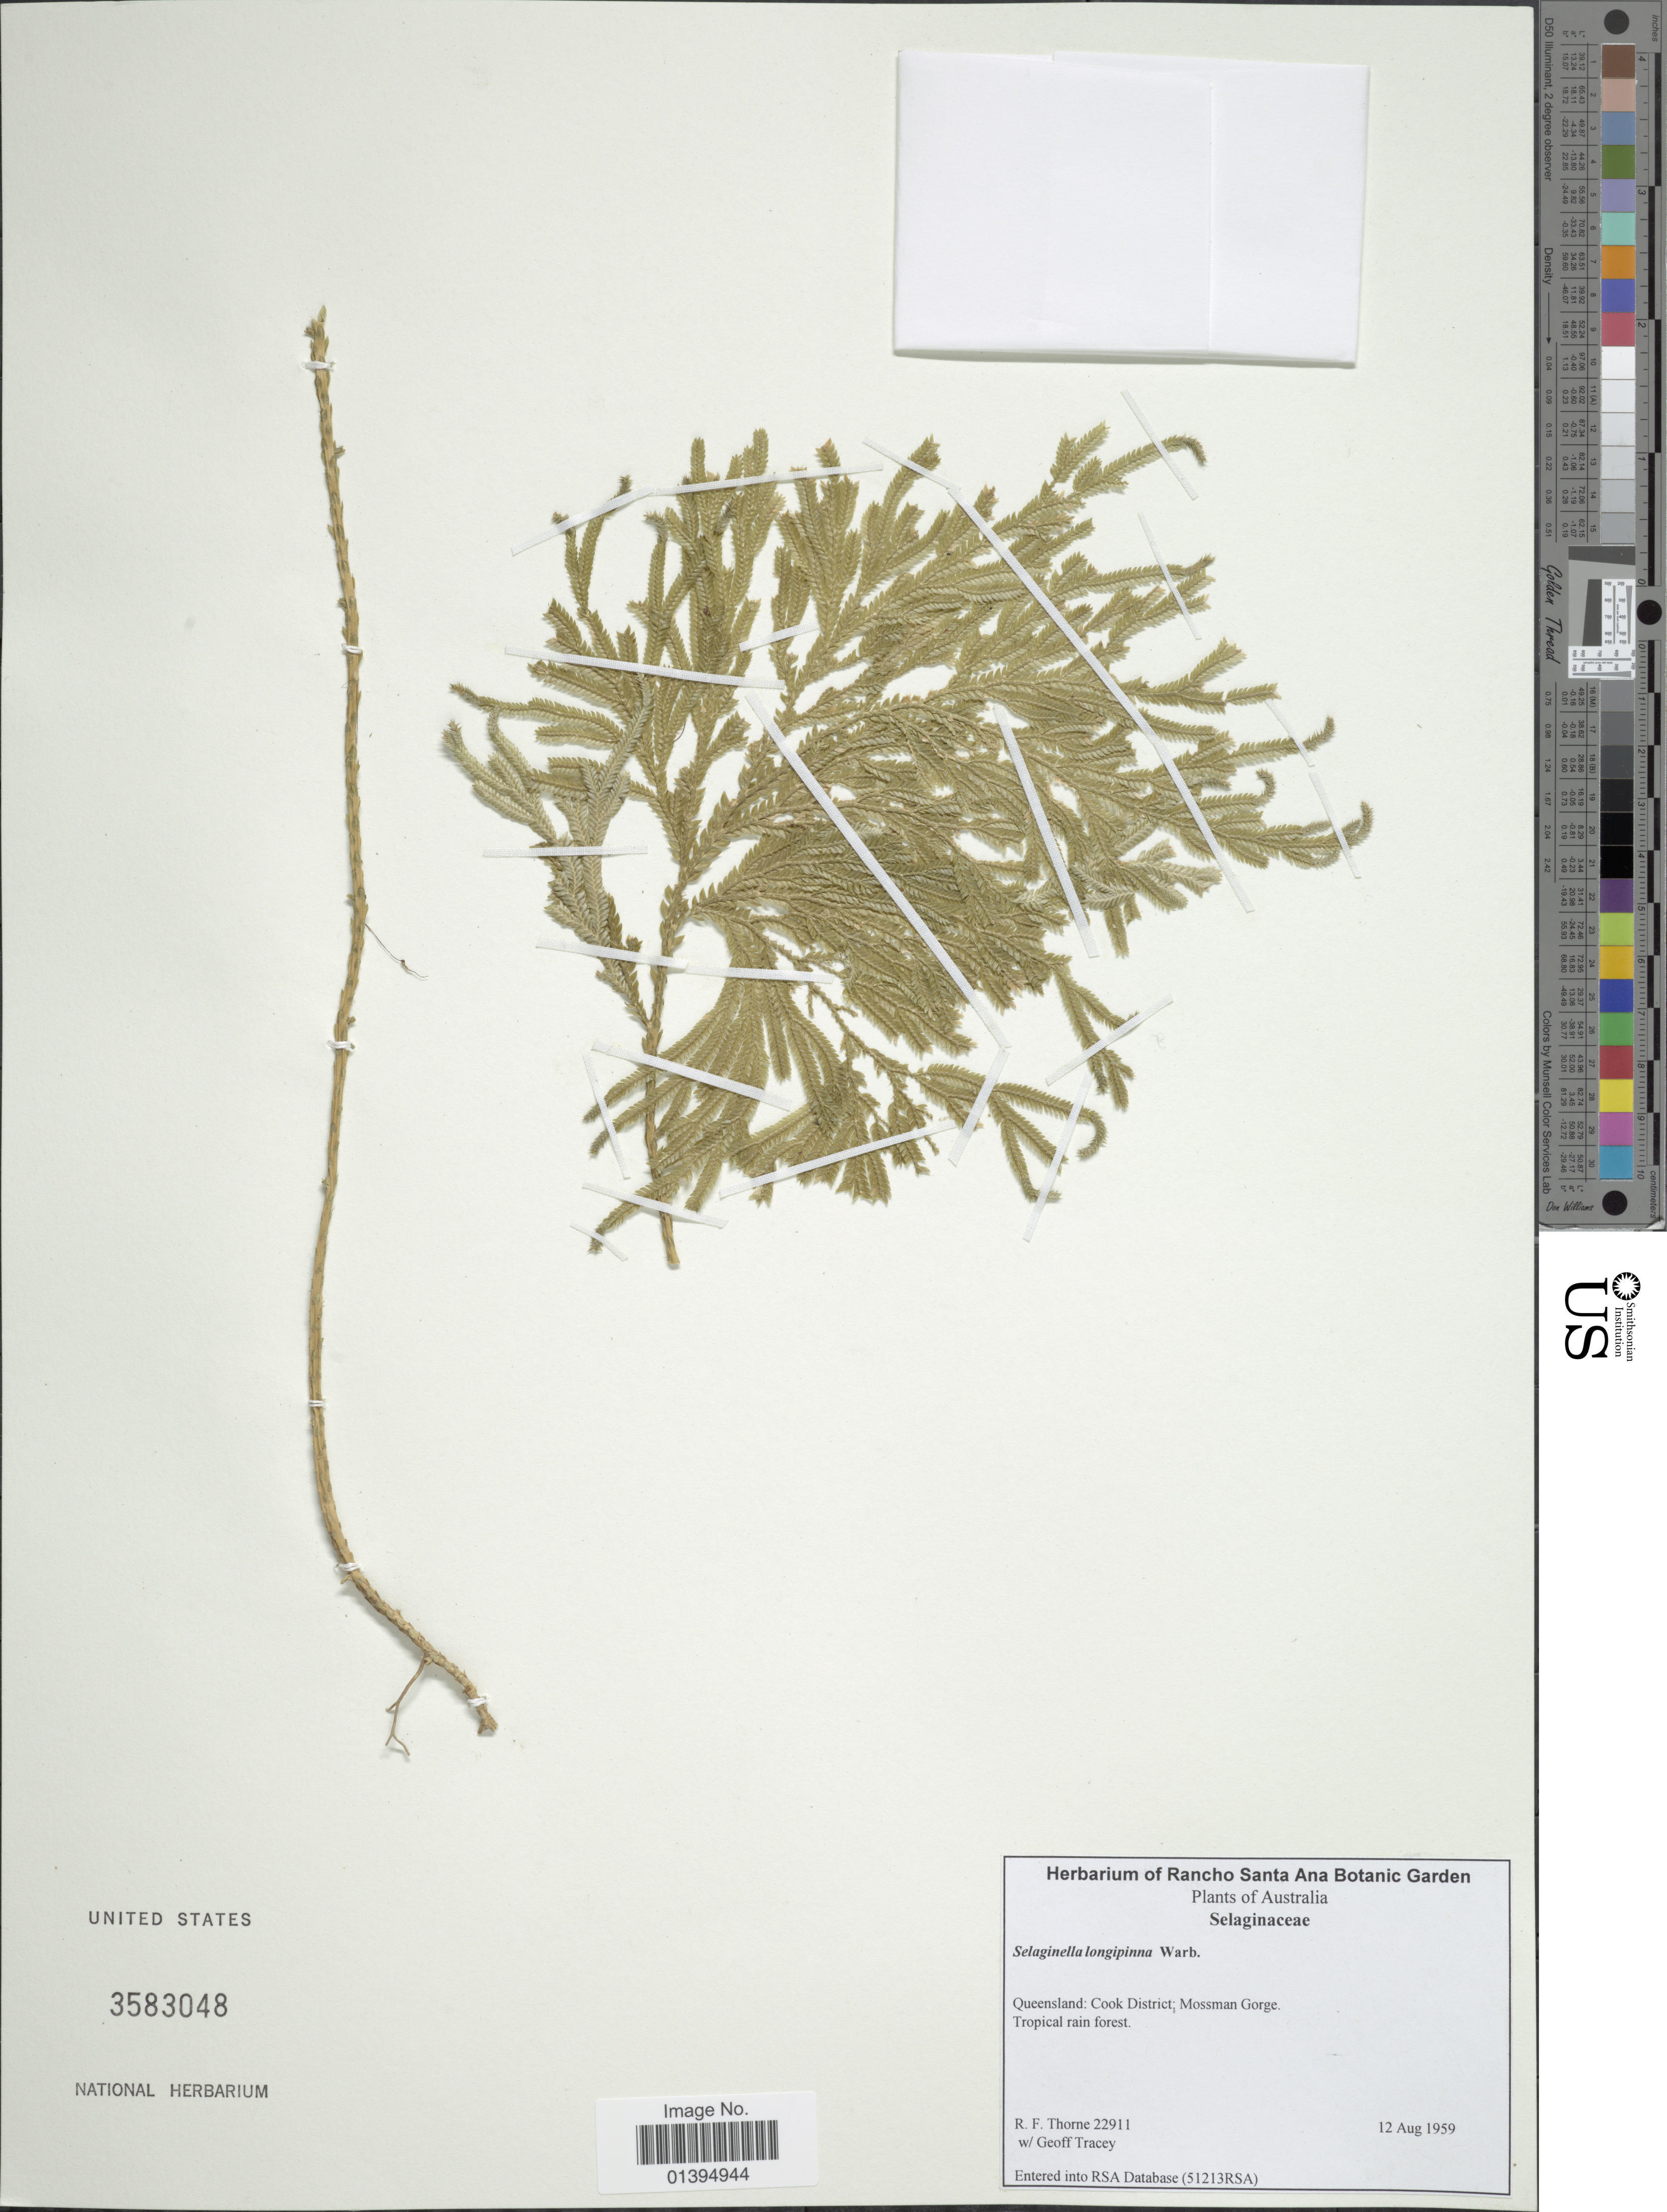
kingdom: Plantae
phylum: Tracheophyta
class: Lycopodiopsida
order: Selaginellales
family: Selaginellaceae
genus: Selaginella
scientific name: Selaginella longipinna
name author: Warb.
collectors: R. F. Thorne & G. Tracey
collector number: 22911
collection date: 1959-08-12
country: Australia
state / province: Queensland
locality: Cook District; Mossmau Gorge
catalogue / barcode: US 3583048